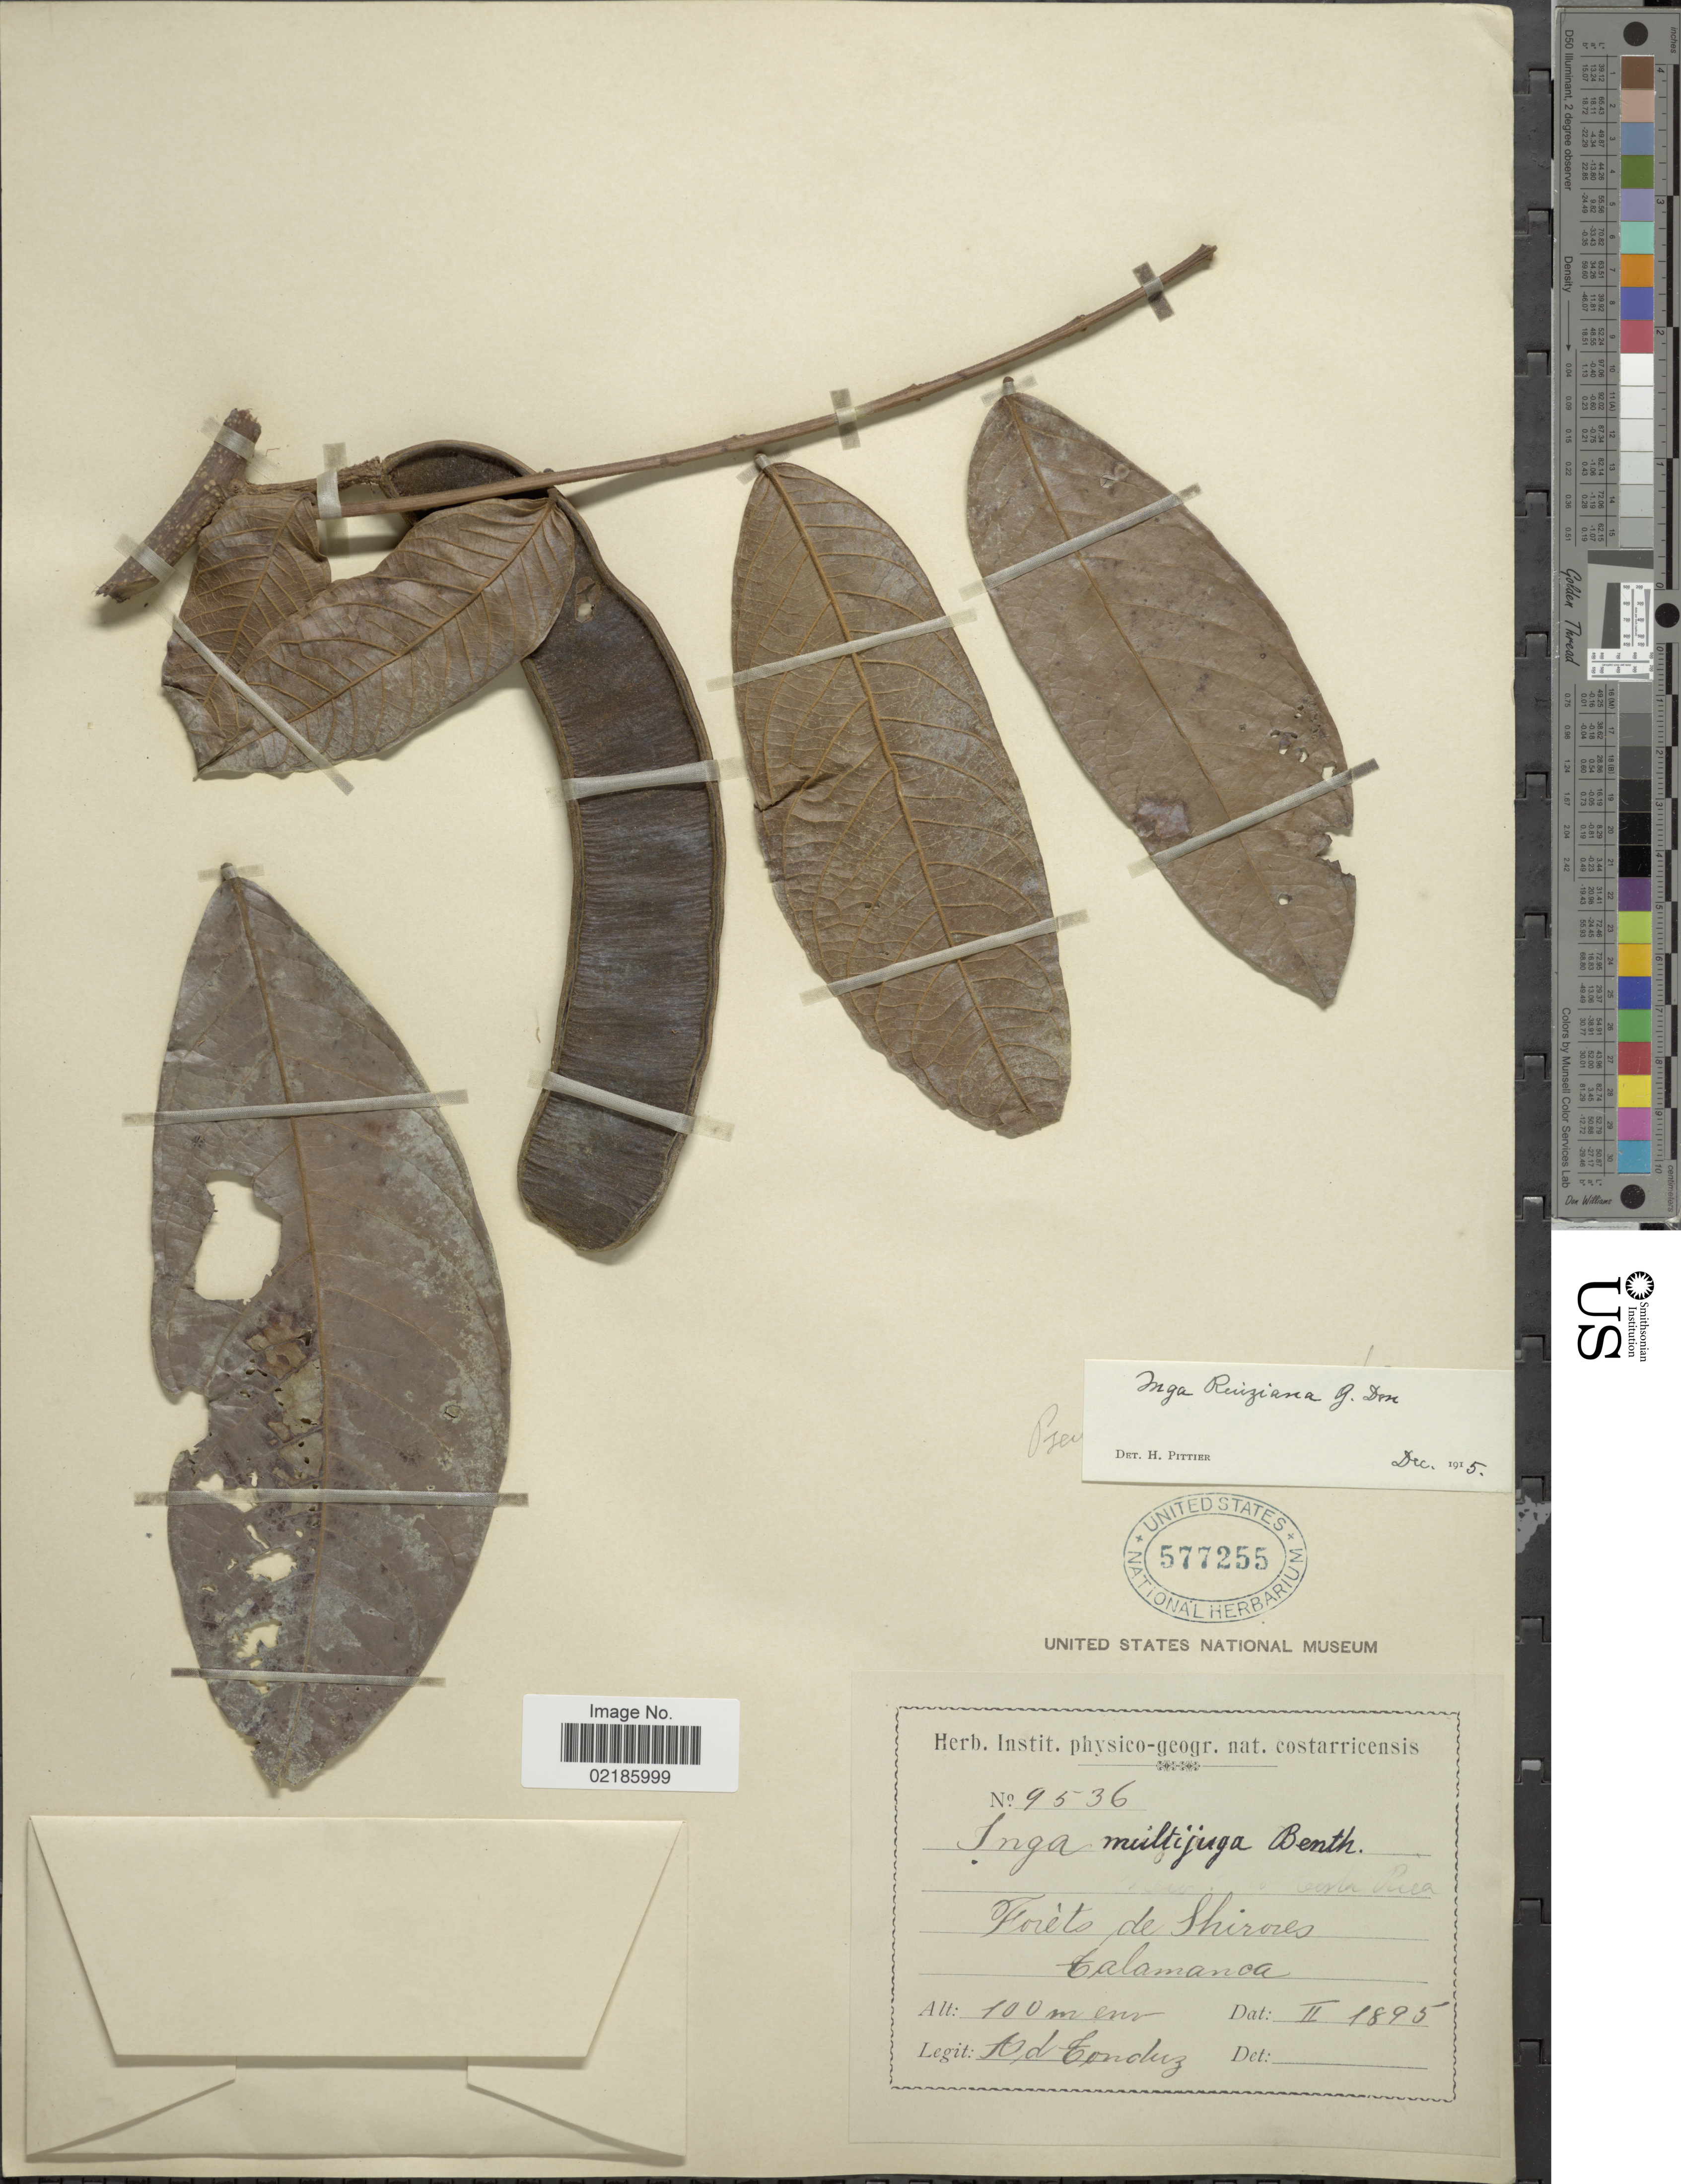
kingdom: Plantae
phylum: Tracheophyta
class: Magnoliopsida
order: Fabales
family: Fabaceae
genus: Inga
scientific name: Inga ruiziana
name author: G. Don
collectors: A. Tonduz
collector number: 9536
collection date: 1895-02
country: Costa Rica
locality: Forets de Shirores. Calamanca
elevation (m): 100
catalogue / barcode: US 577255